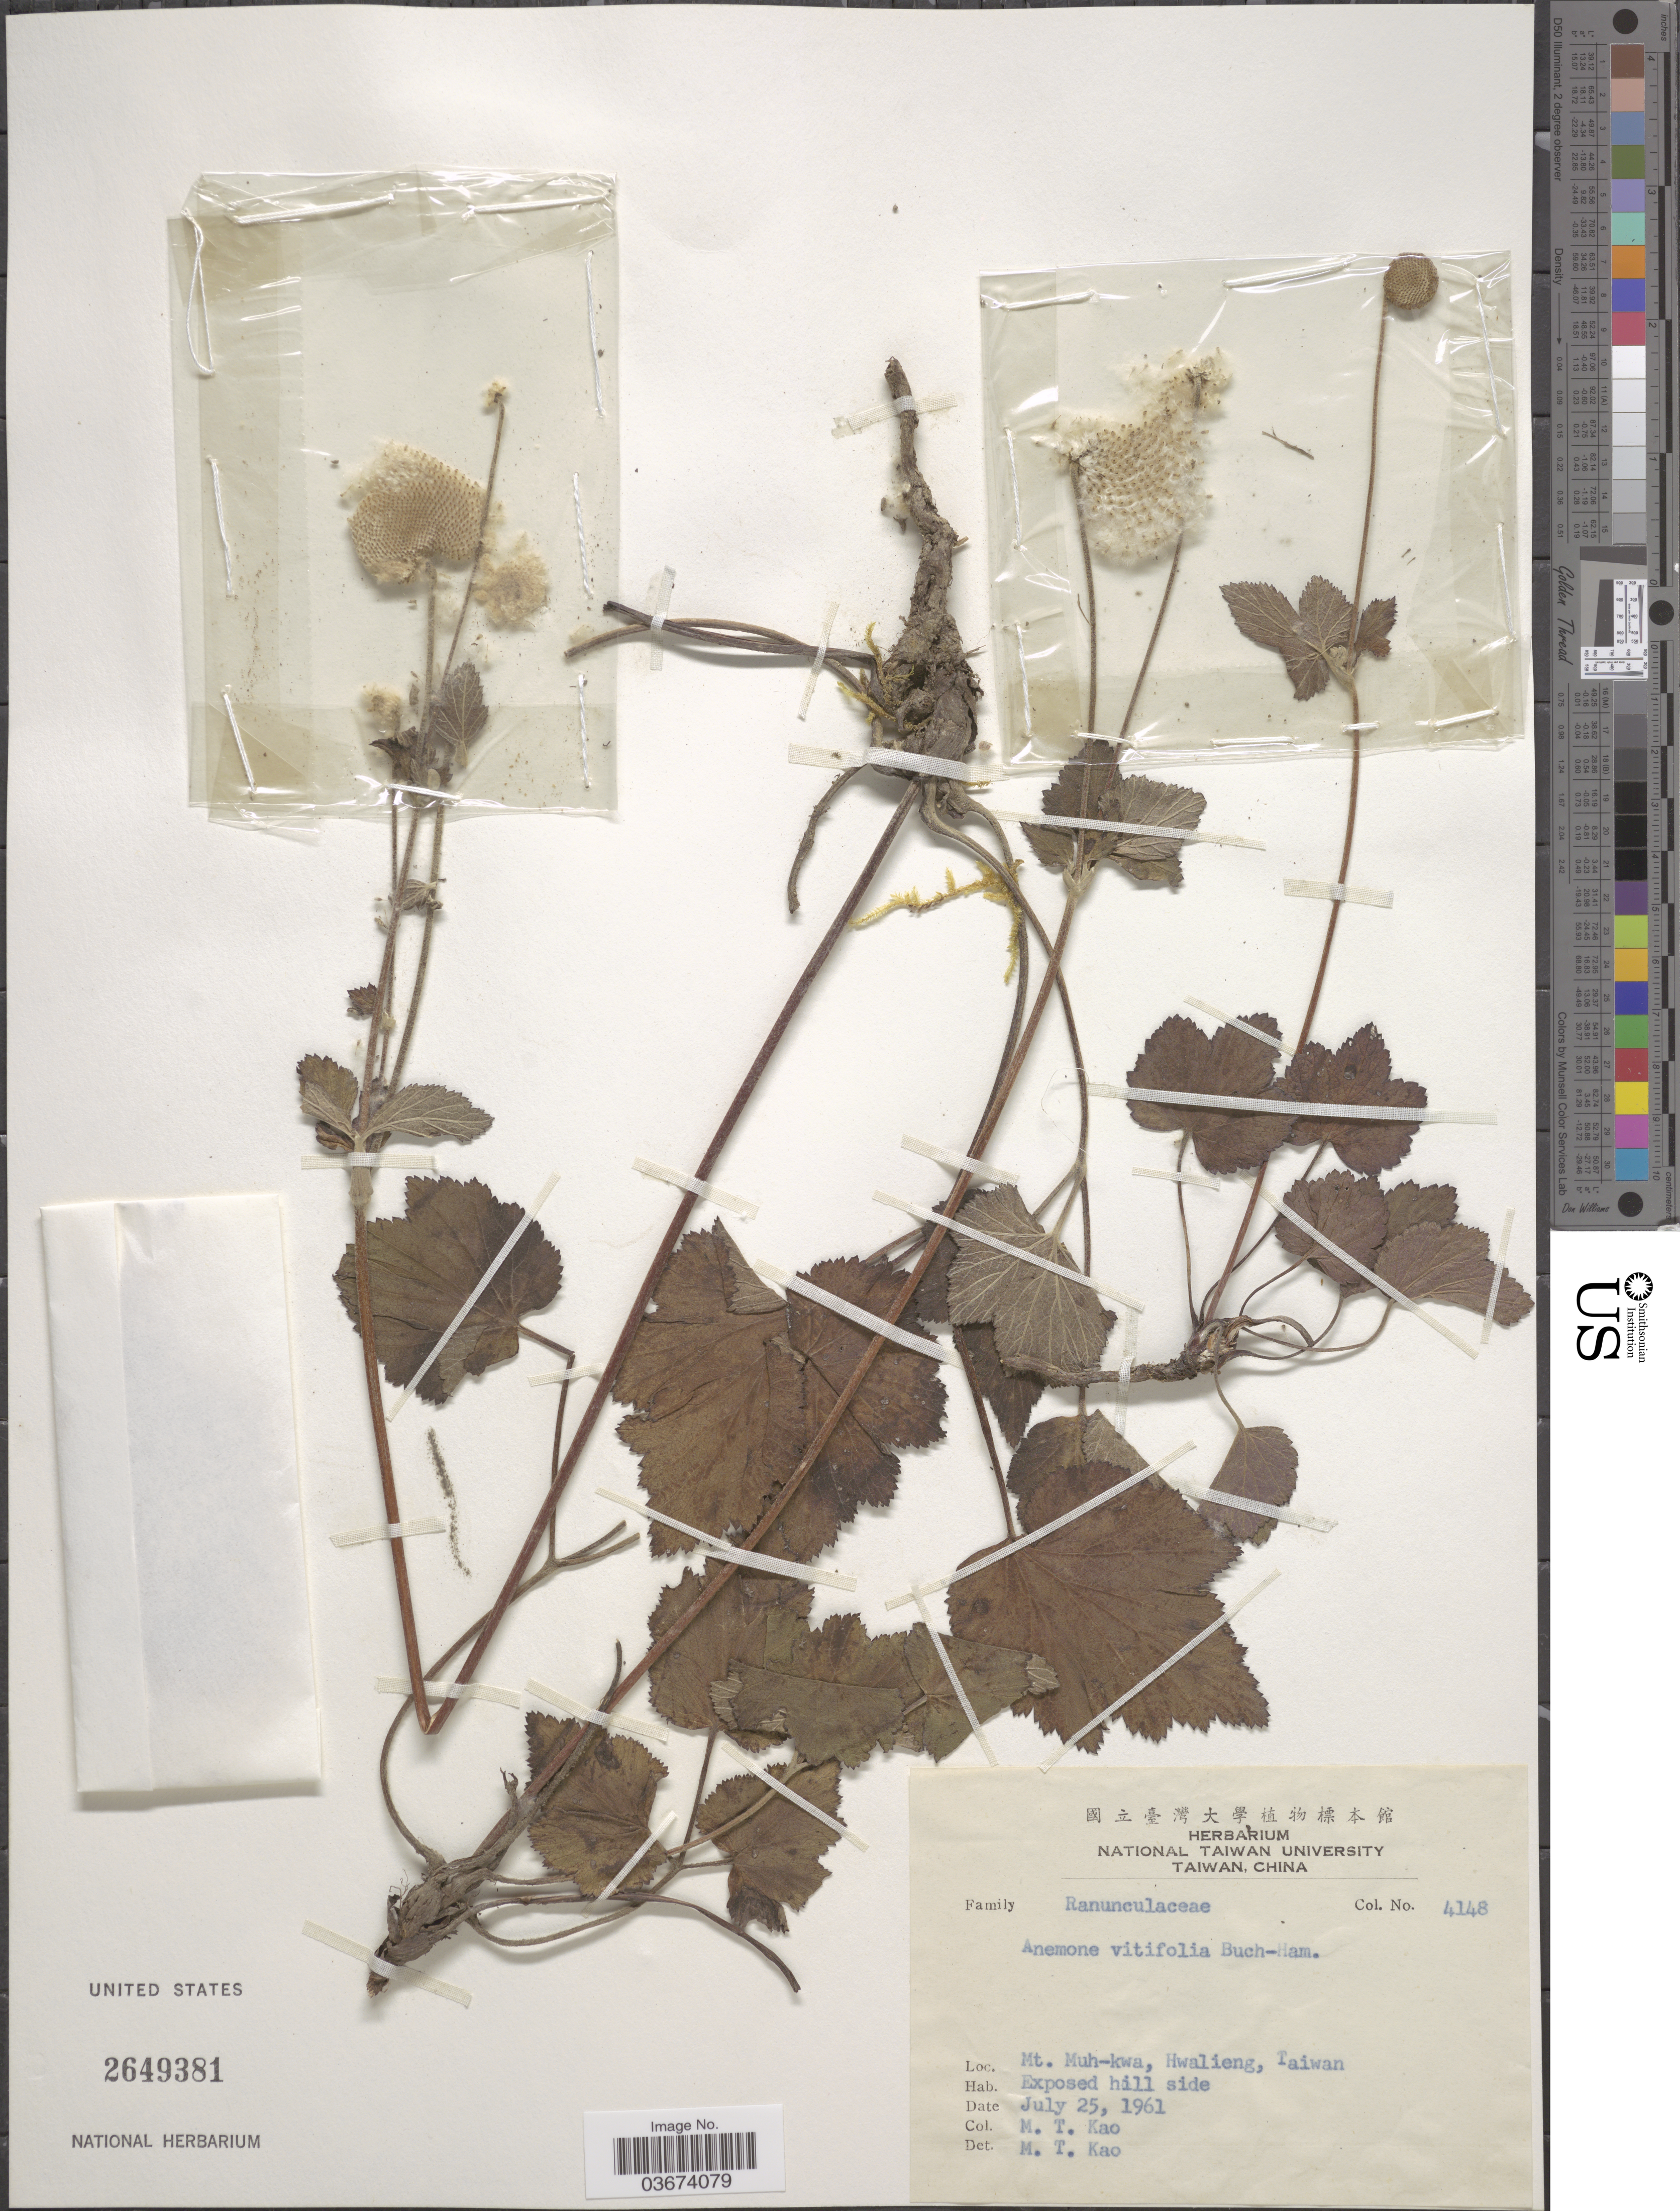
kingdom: Plantae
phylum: Tracheophyta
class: Magnoliopsida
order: Ranunculales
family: Ranunculaceae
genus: Anemone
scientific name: Anemone vitifolia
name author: Buch.-Ham. ex DC.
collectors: M. T. Kao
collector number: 4148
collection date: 1961-07-25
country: Taiwan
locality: Mt. Muh-kwa, Hwalieng.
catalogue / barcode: US 2649381